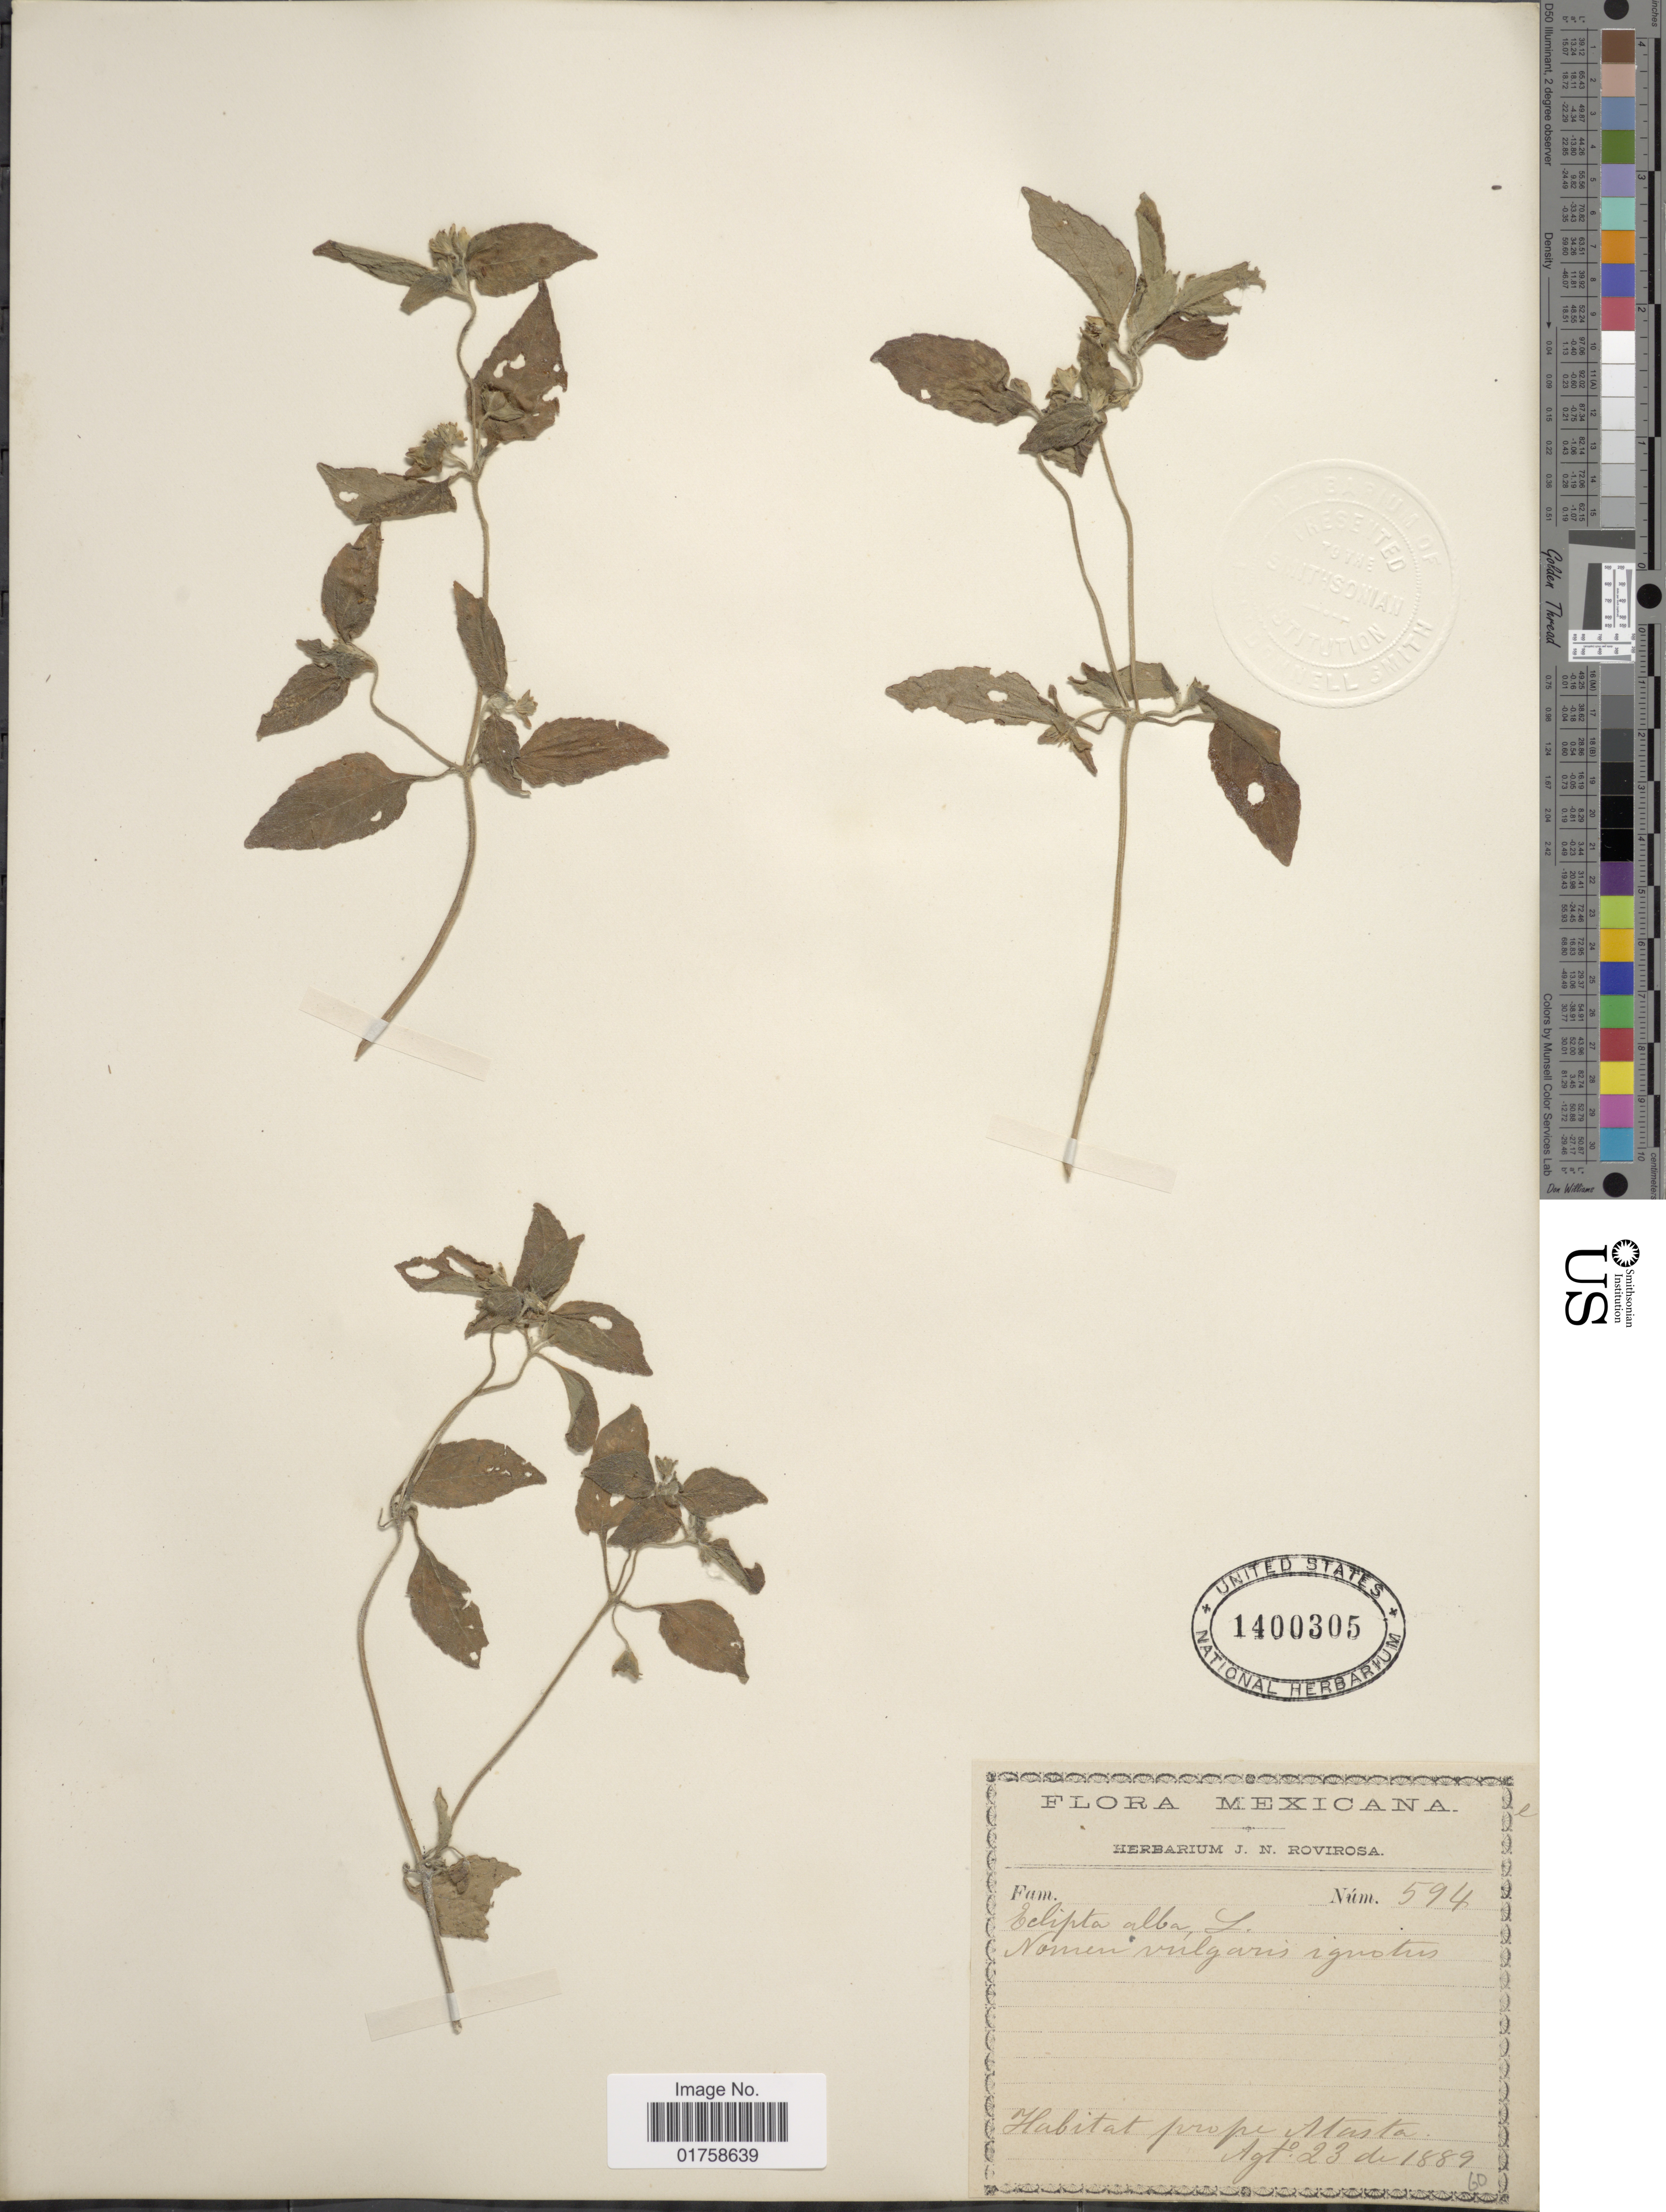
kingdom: Plantae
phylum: Tracheophyta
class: Magnoliopsida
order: Asterales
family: Asteraceae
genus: Eclipta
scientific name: Eclipta alba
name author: (L.) Hassk.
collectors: ex herb. J.N. Rovirosa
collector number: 594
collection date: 1889-08-23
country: Mexico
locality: Mexicana, prope Masta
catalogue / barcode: US 1400305